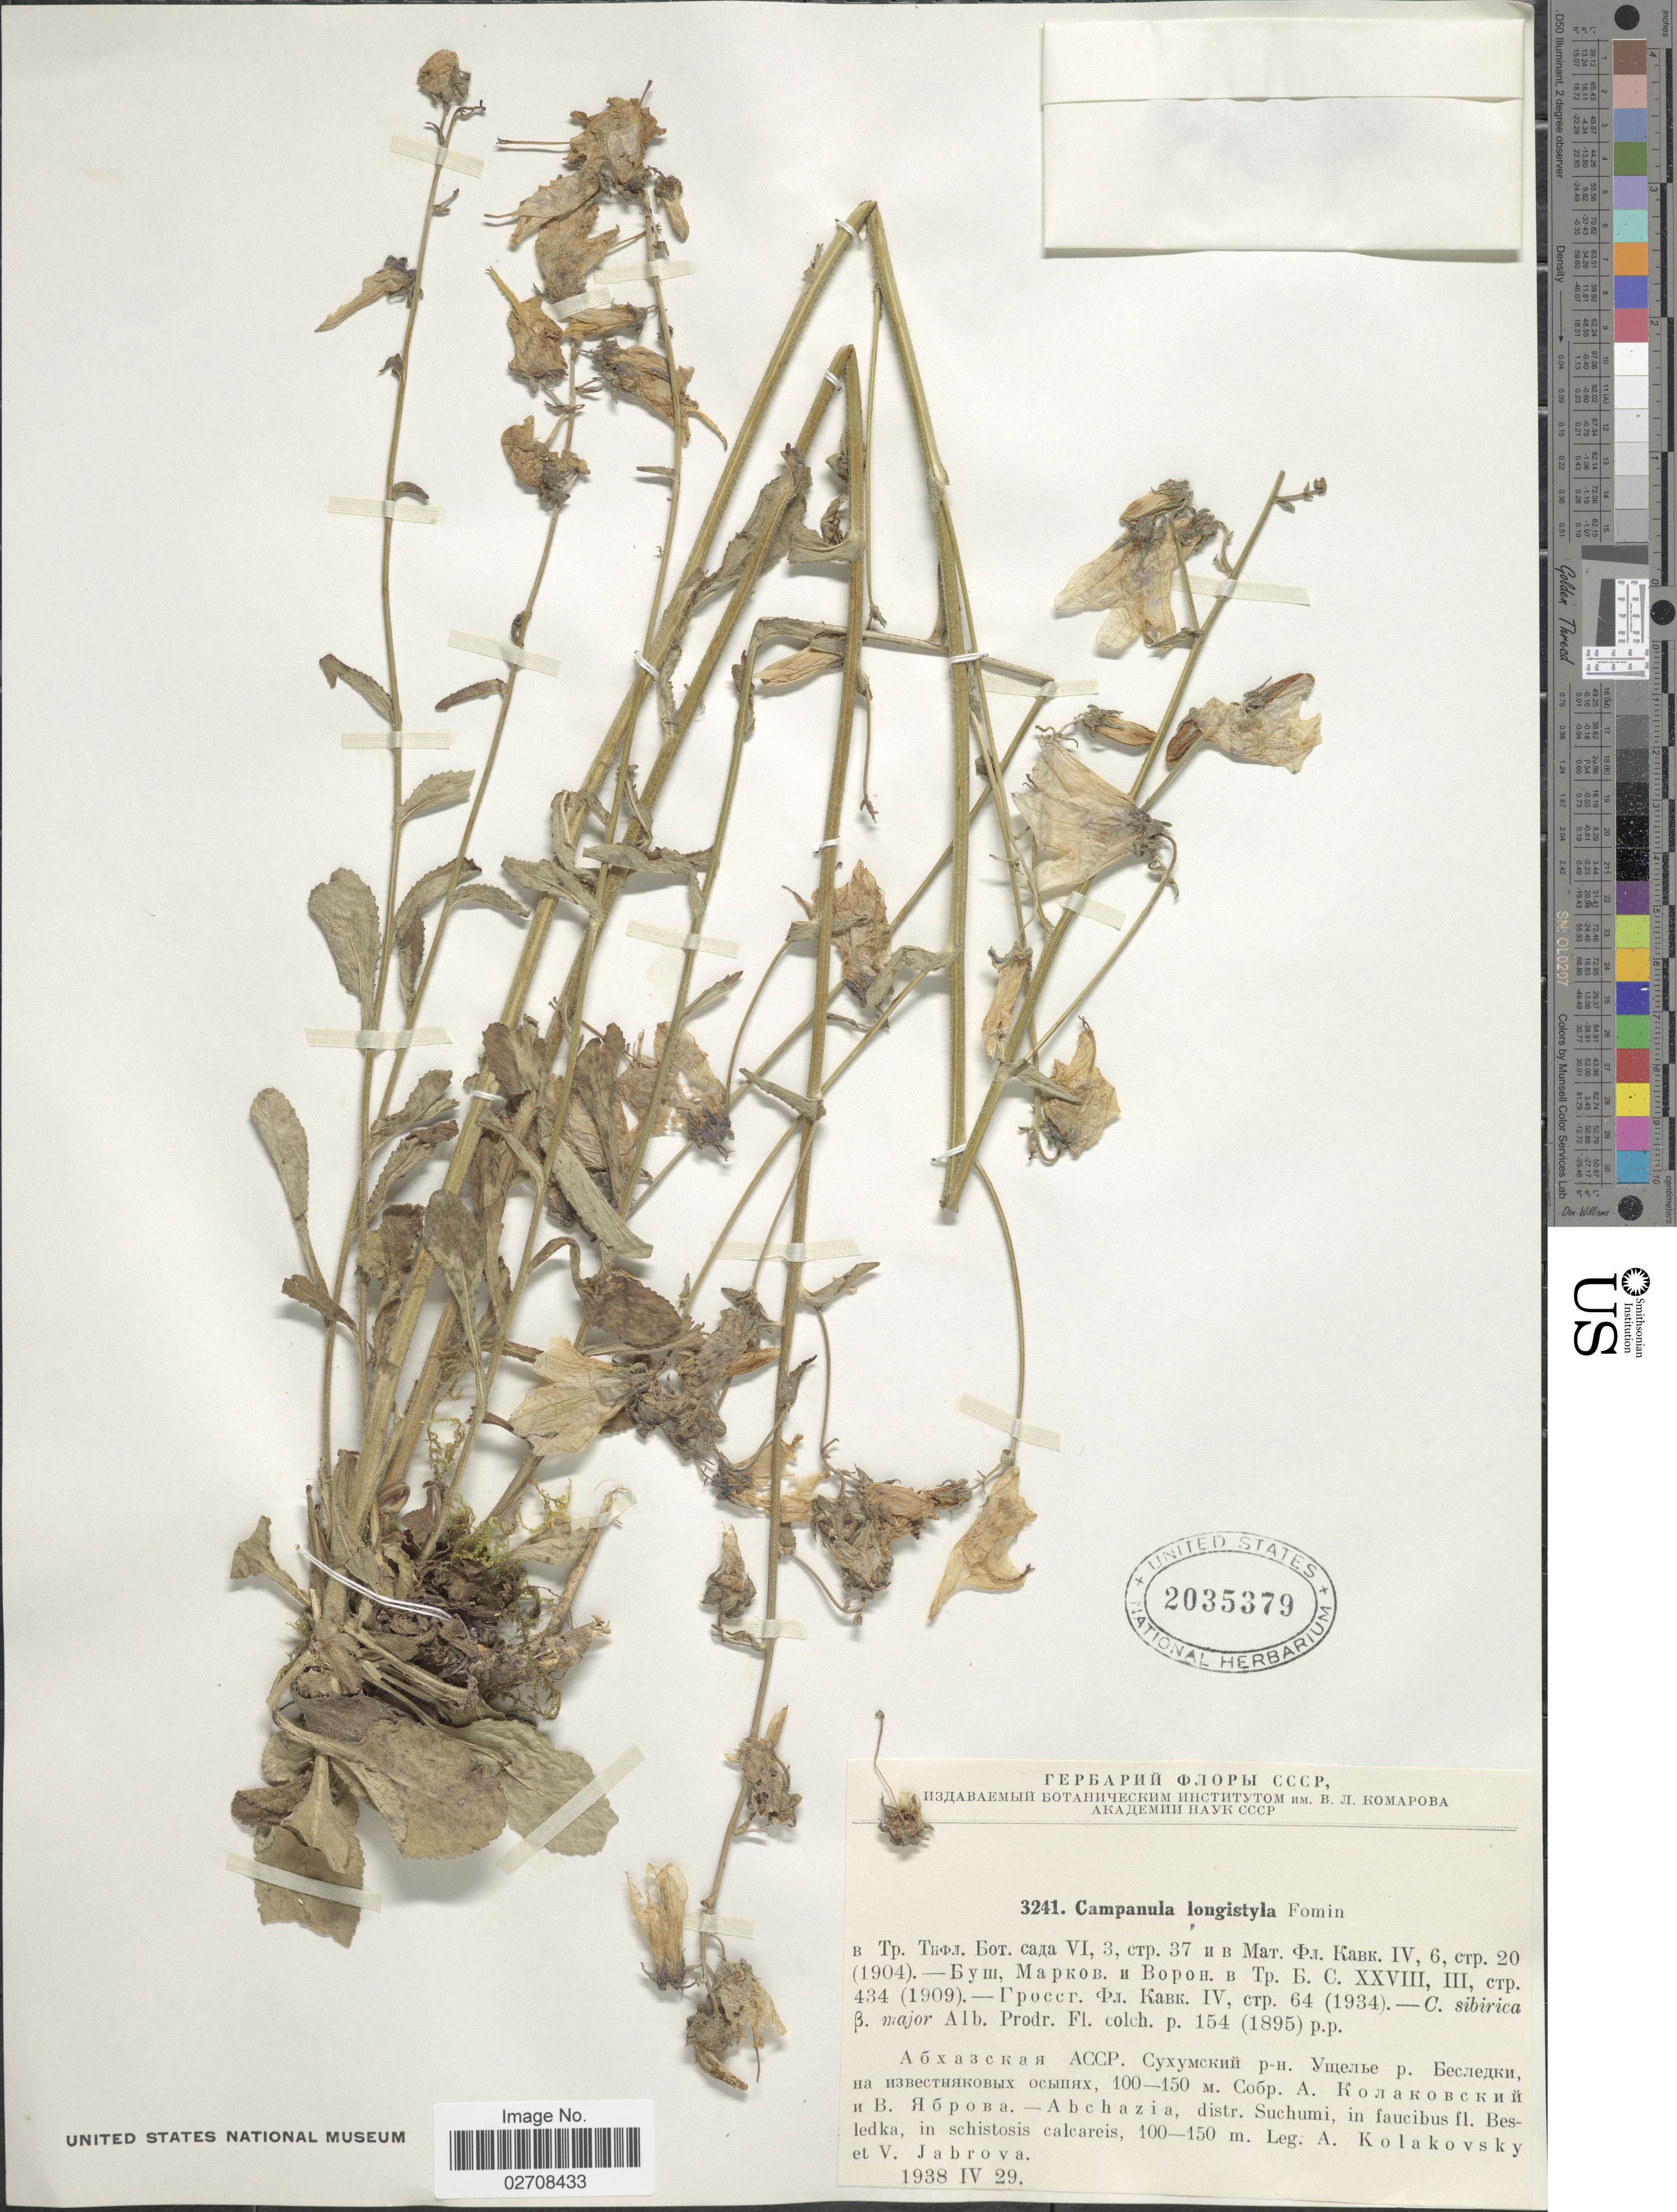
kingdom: Plantae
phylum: Tracheophyta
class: Magnoliopsida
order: Asterales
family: Campanulaceae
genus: Campanula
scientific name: Campanula longistyla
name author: Fomin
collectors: A. Kolakovsky & V. Jabrova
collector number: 3241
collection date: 1938-04-29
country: Georgia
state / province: Abkhazia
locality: Abchazia, distr. Suchumi, in faucibus fl. Besledka, in schistosis calcareis.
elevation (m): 100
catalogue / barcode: US 2035379